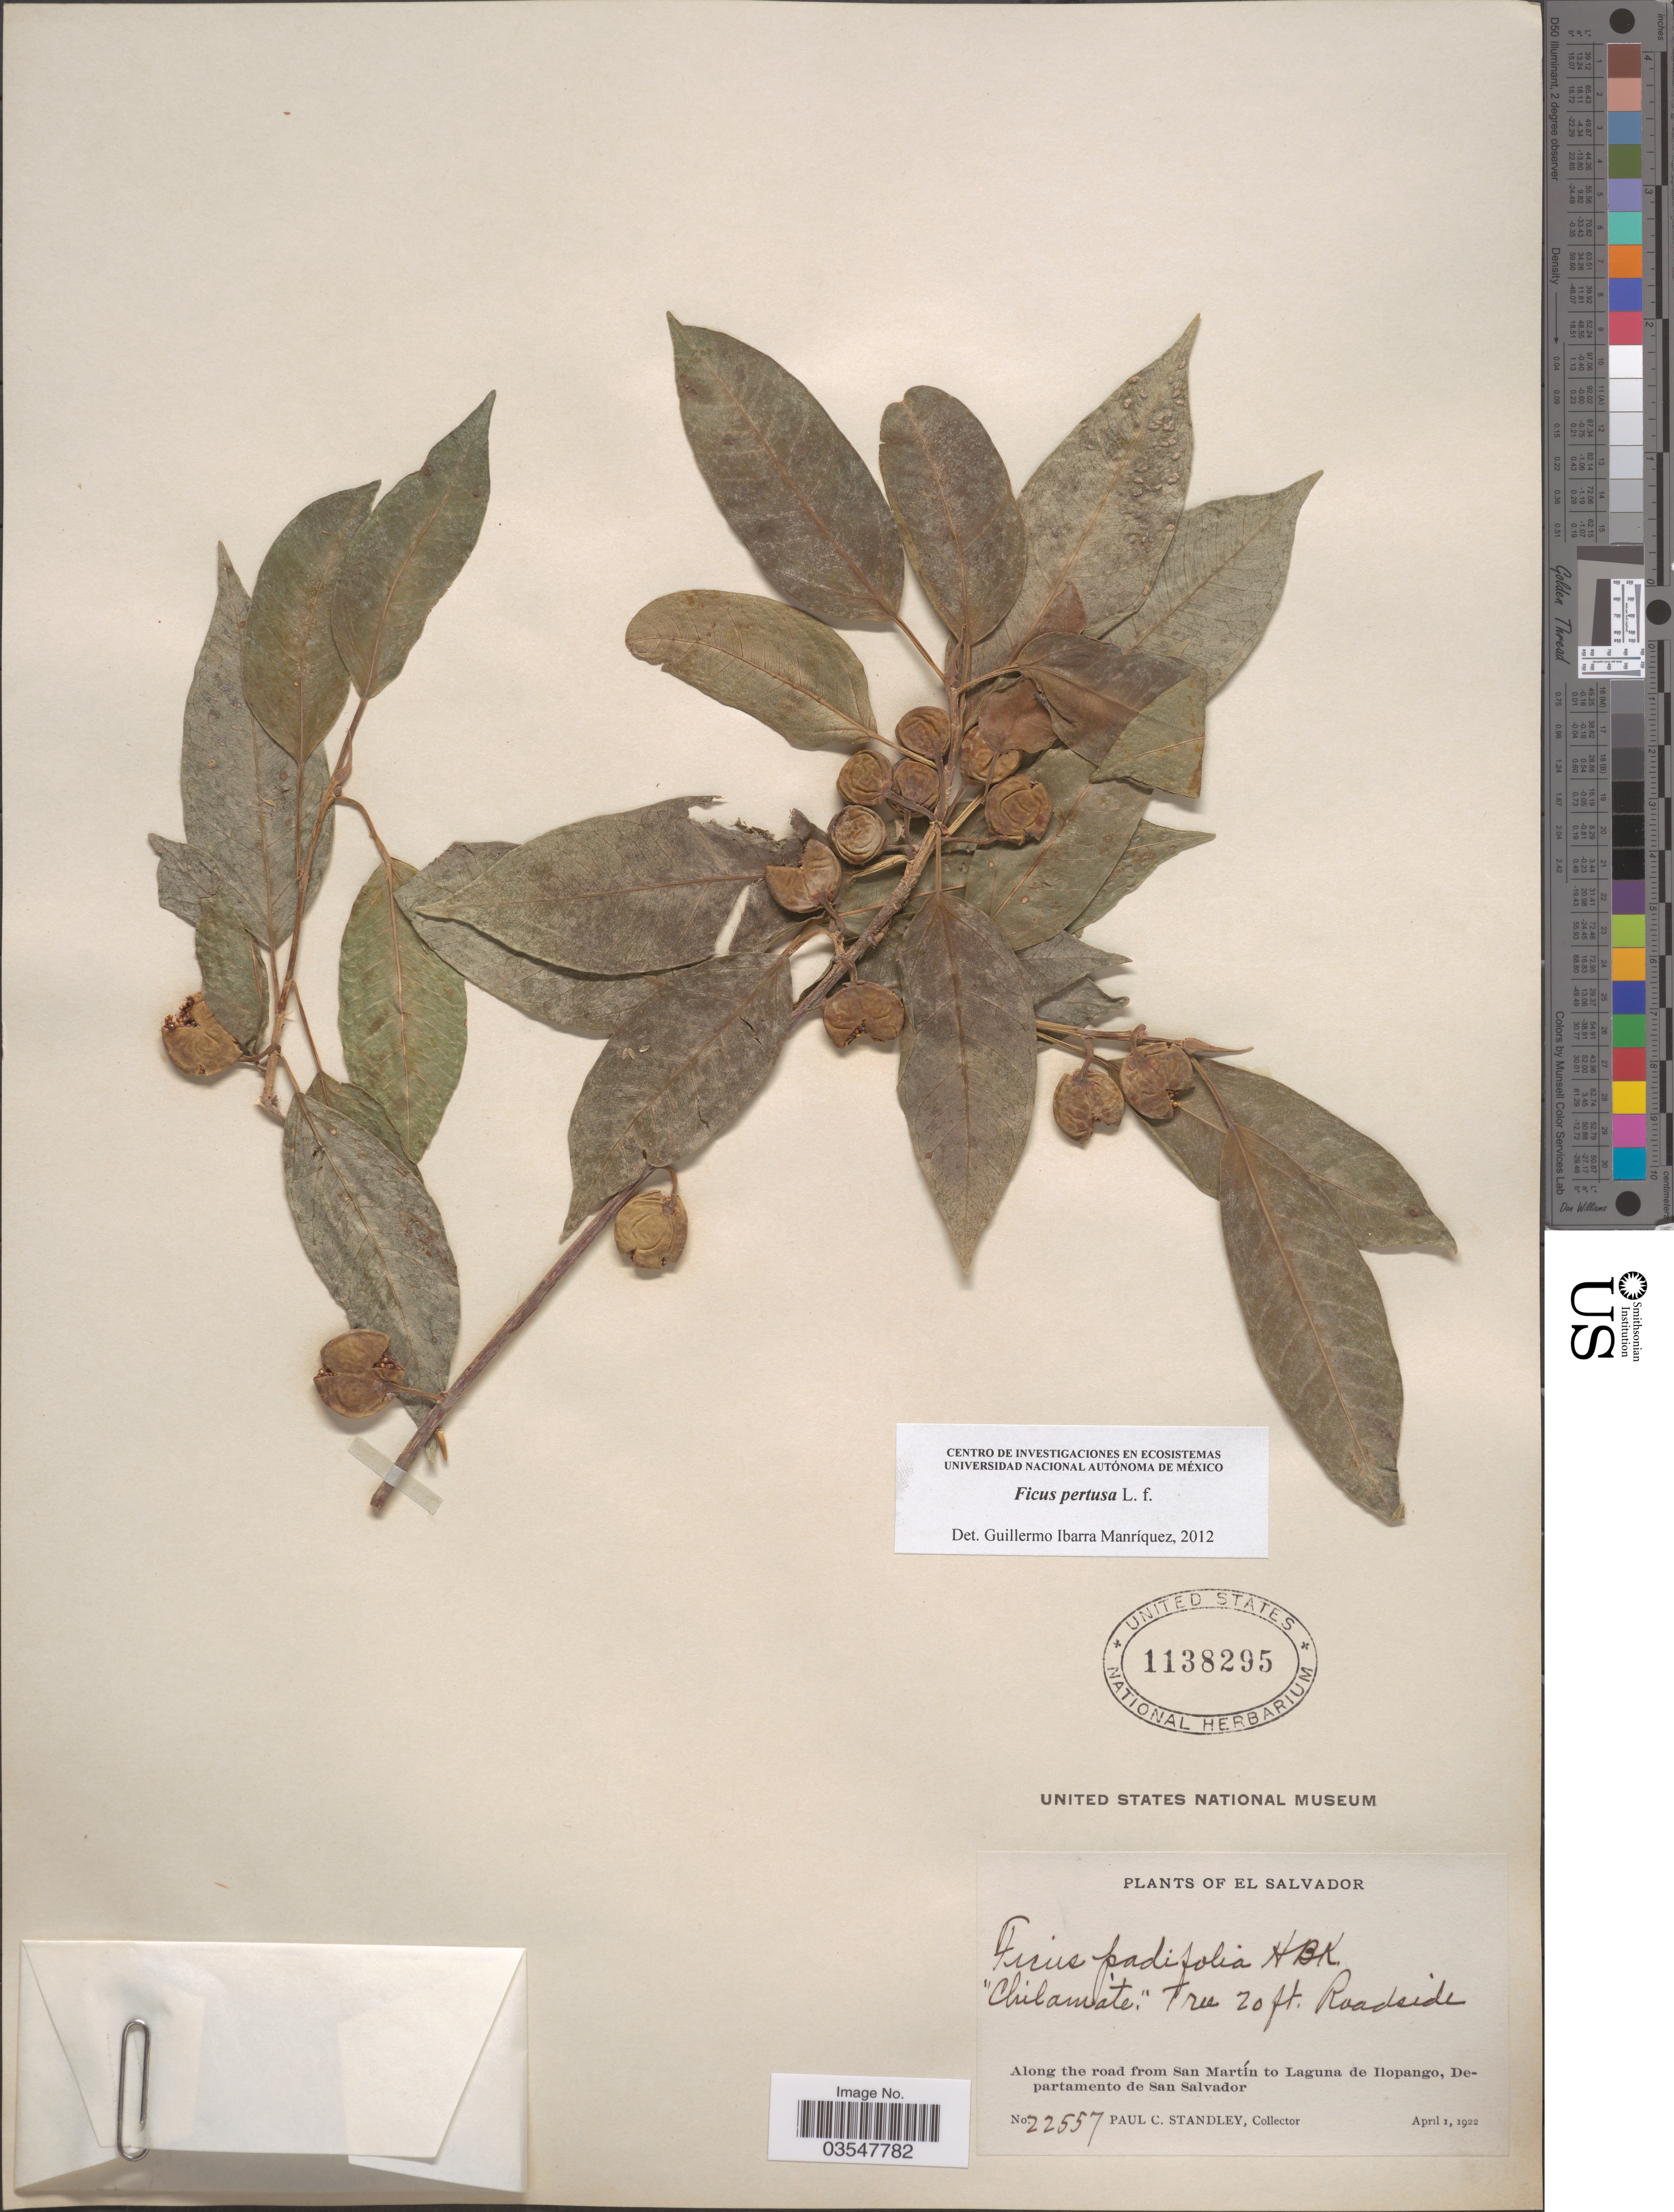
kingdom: Plantae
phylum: Tracheophyta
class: Magnoliopsida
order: Rosales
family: Moraceae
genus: Ficus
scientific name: Ficus pertusa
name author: L. f.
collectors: P. C. Standley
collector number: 22557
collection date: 1922-04-01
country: El Salvador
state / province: San Salvador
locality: Along the road from San Martín to Laguna de Ilopango, Departamento de San Salvador.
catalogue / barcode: US 1138295